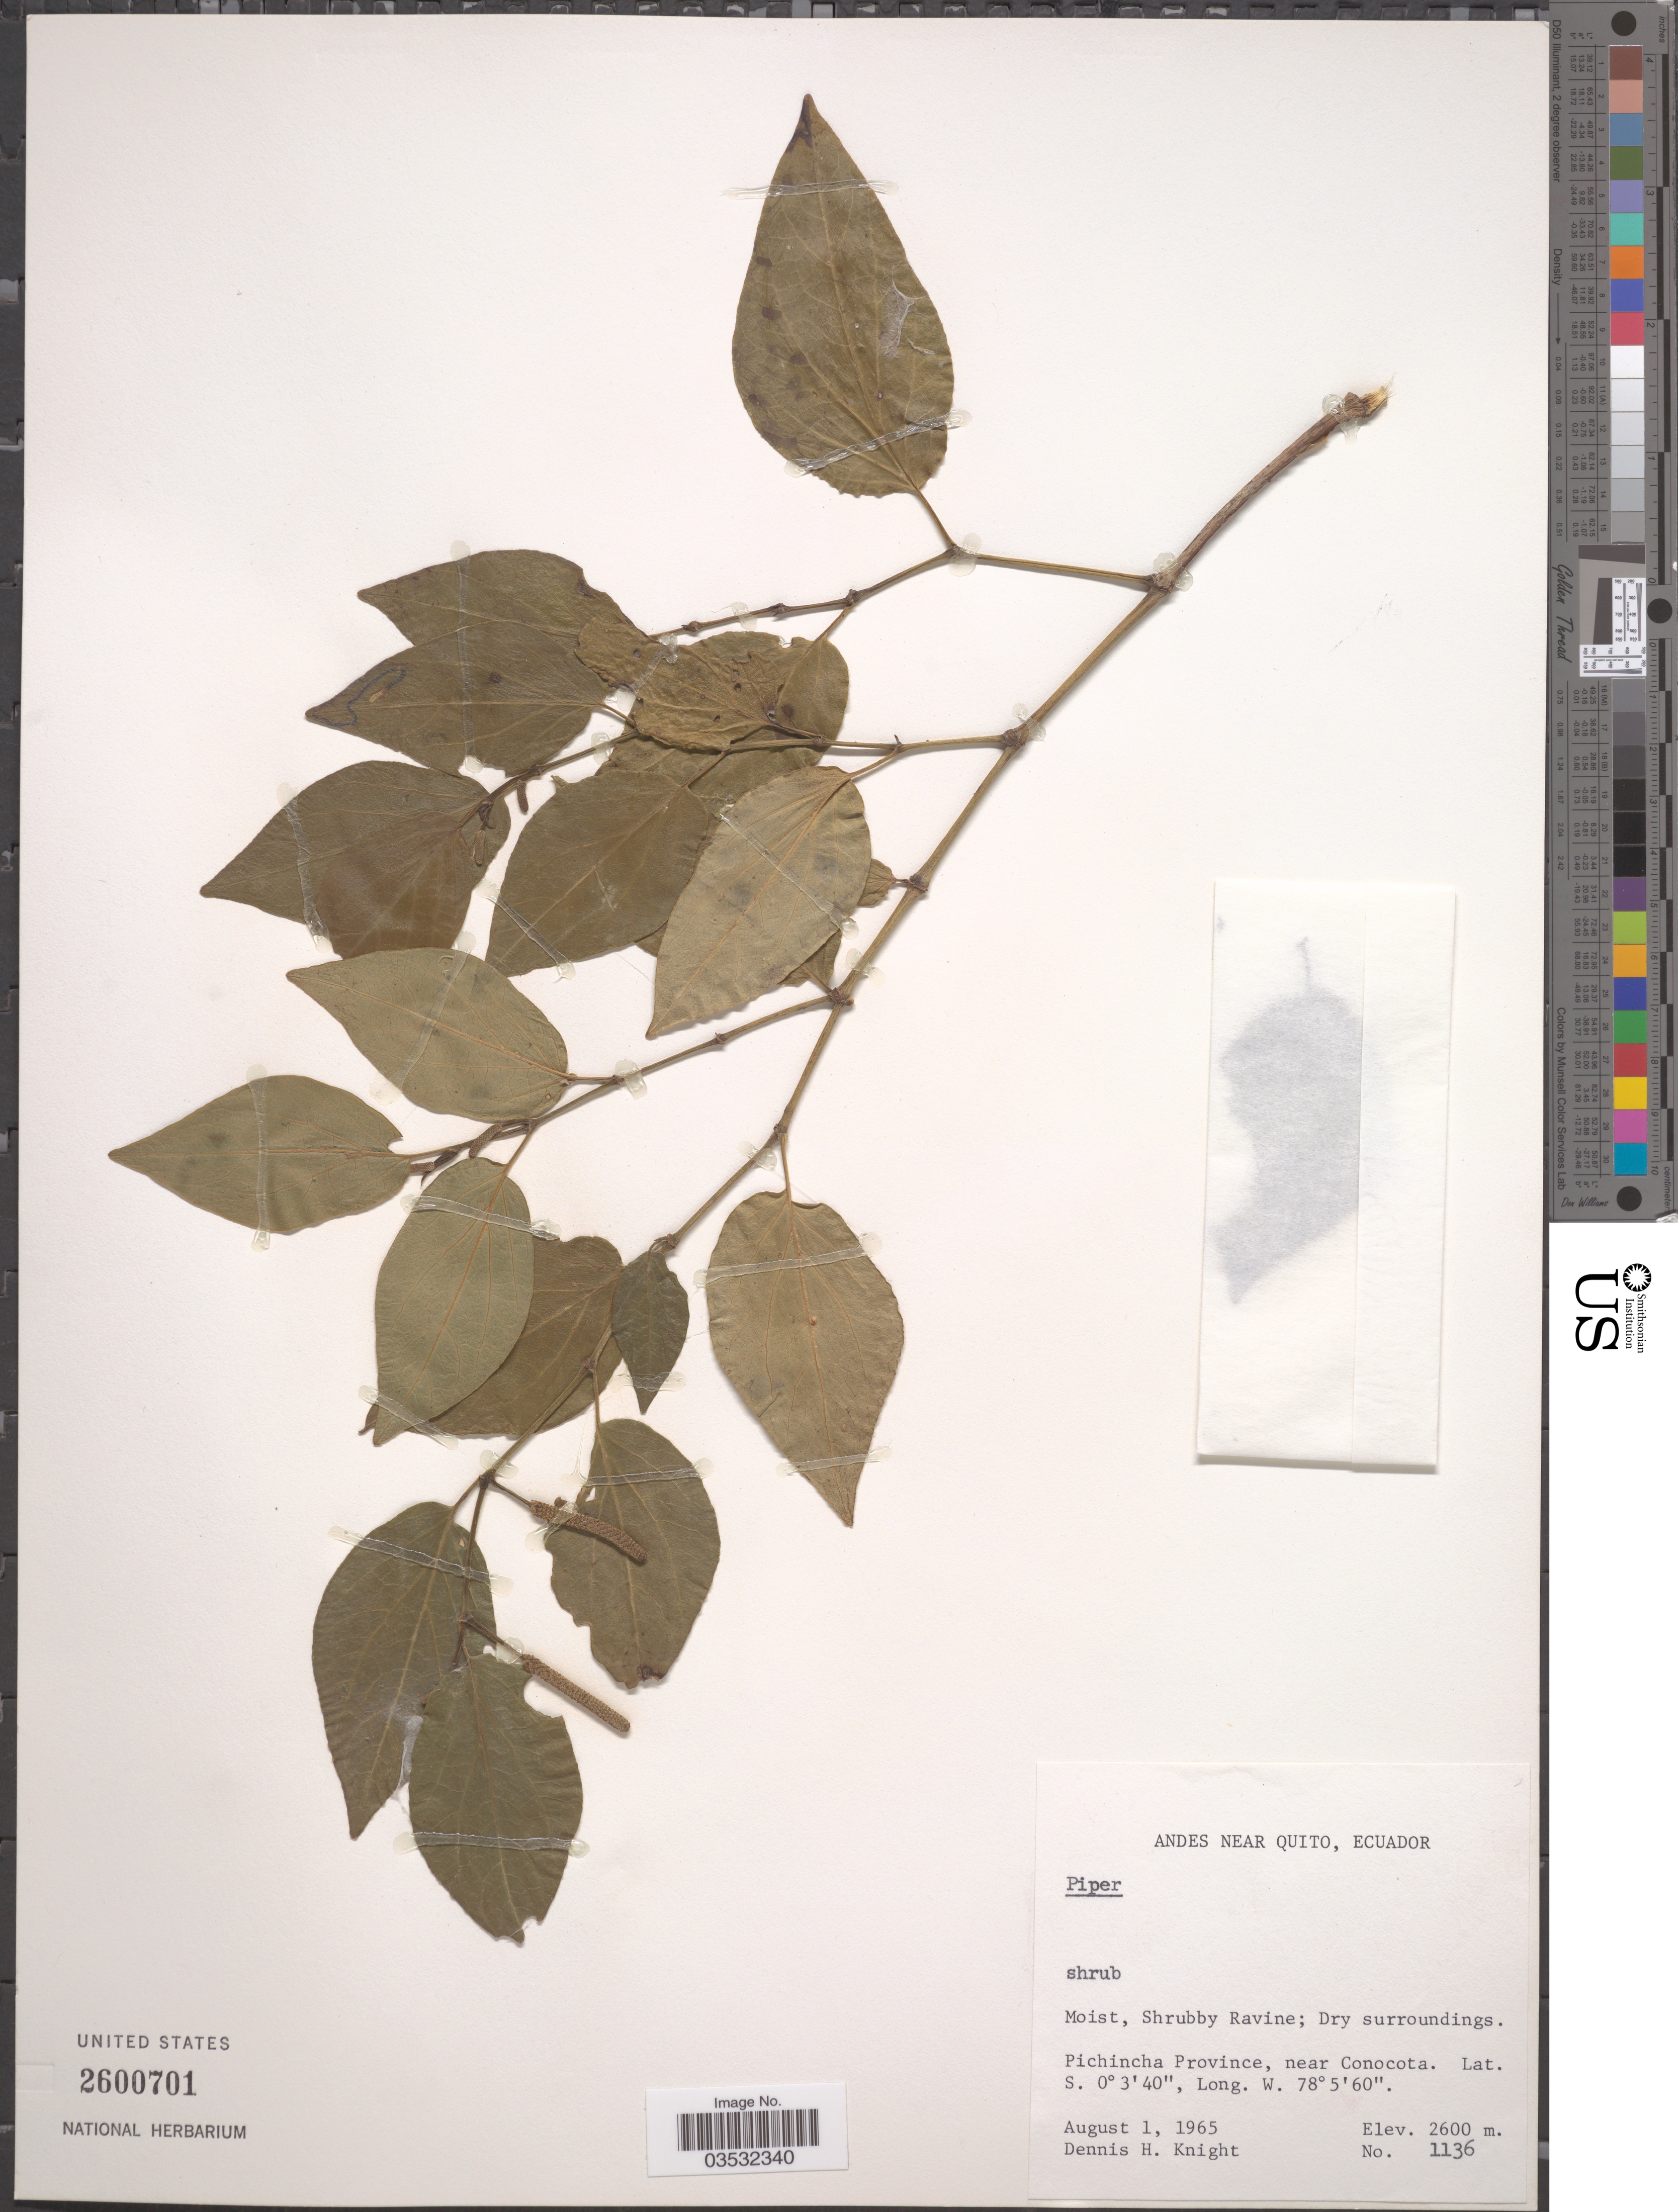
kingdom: Plantae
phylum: Tracheophyta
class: Magnoliopsida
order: Piperales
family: Piperaceae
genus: Piper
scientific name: Piper sp.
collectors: D. Knight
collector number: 1136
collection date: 1965-08-01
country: Ecuador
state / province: Pichincha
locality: Andes near Quito. Near Conocota.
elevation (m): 2600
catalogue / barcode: US 2600701